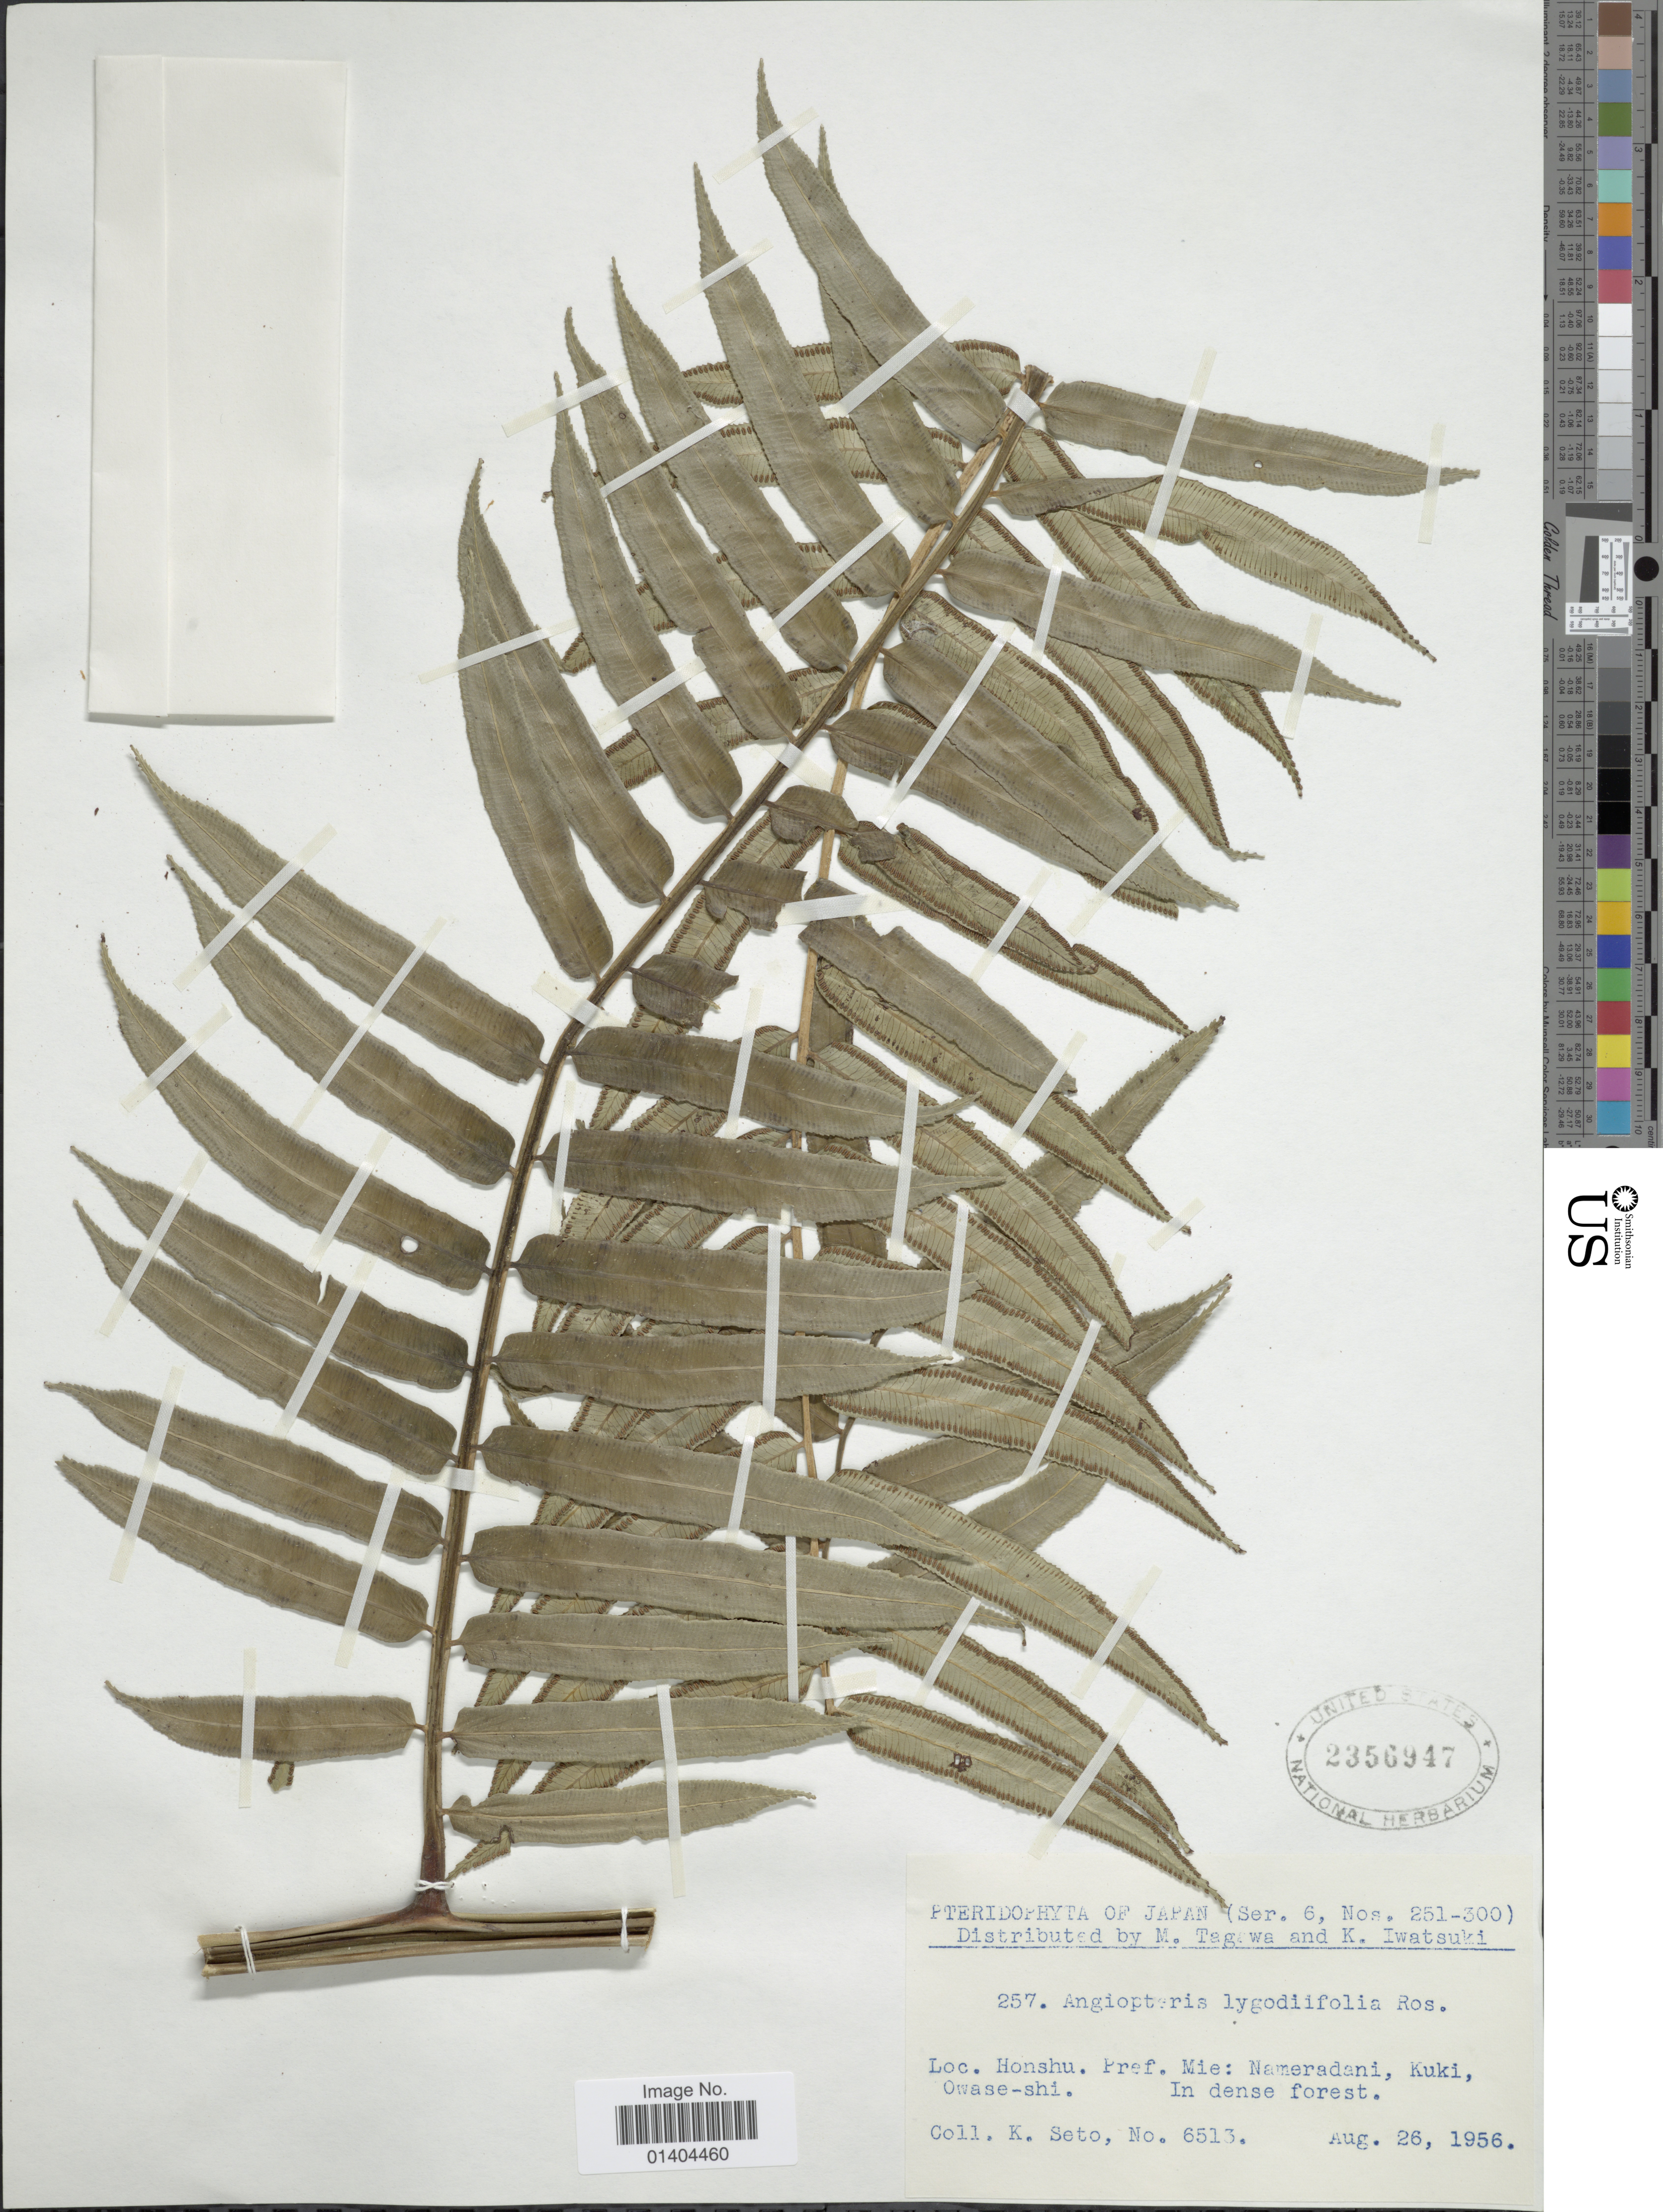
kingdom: Plantae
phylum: Tracheophyta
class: Polypodiopsida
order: Marattiales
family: Marattiaceae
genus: Angiopteris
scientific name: Angiopteris lygodiifolia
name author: Rosenst.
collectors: K. Seto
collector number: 6513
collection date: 1956-08-26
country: Japan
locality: Honshu, Mie: Nameradani, Kuki.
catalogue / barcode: US 2356947